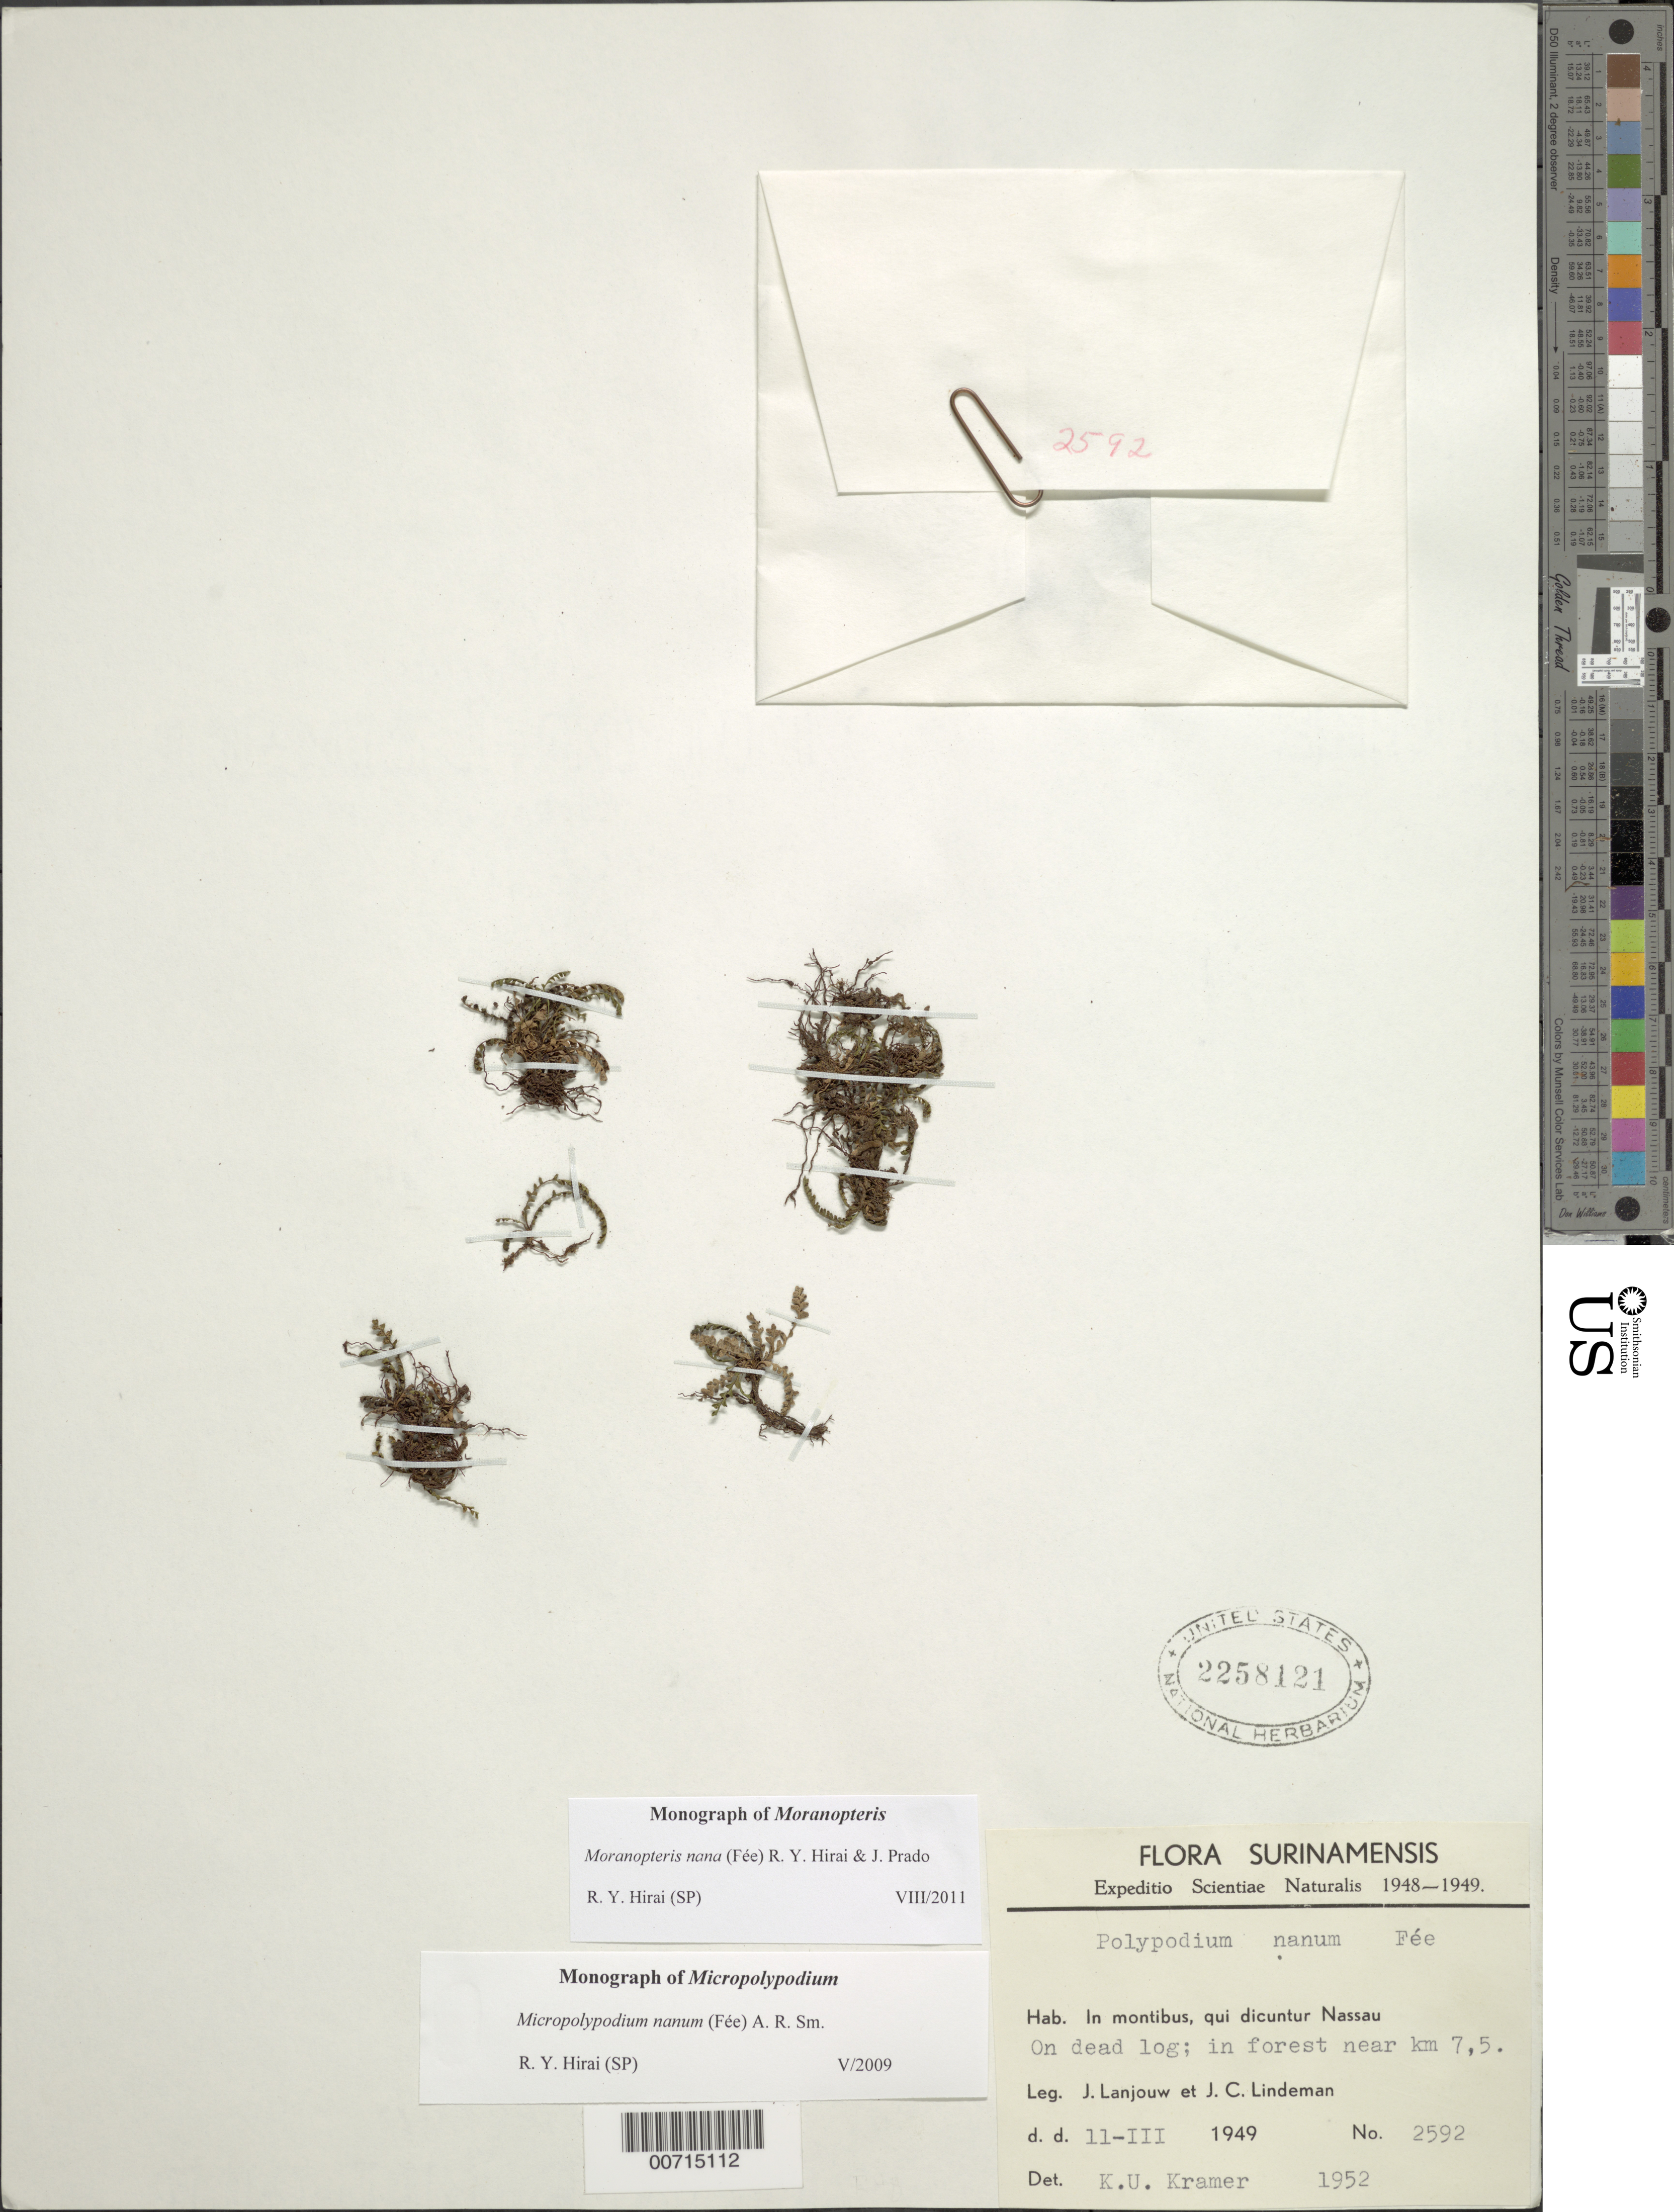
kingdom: Plantae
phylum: Tracheophyta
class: Polypodiopsida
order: Polypodiales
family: Polypodiaceae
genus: Moranopteris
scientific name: Moranopteris nana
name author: (Fée) R. Y. Hirai & J. Prado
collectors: J. Lanjouw & J. C. Lindeman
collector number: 2592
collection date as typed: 11-Mar-49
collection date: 1949-03-11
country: Suriname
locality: Nassau Mts., near km 7.5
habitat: Forest, on dead log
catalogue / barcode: US 2258121